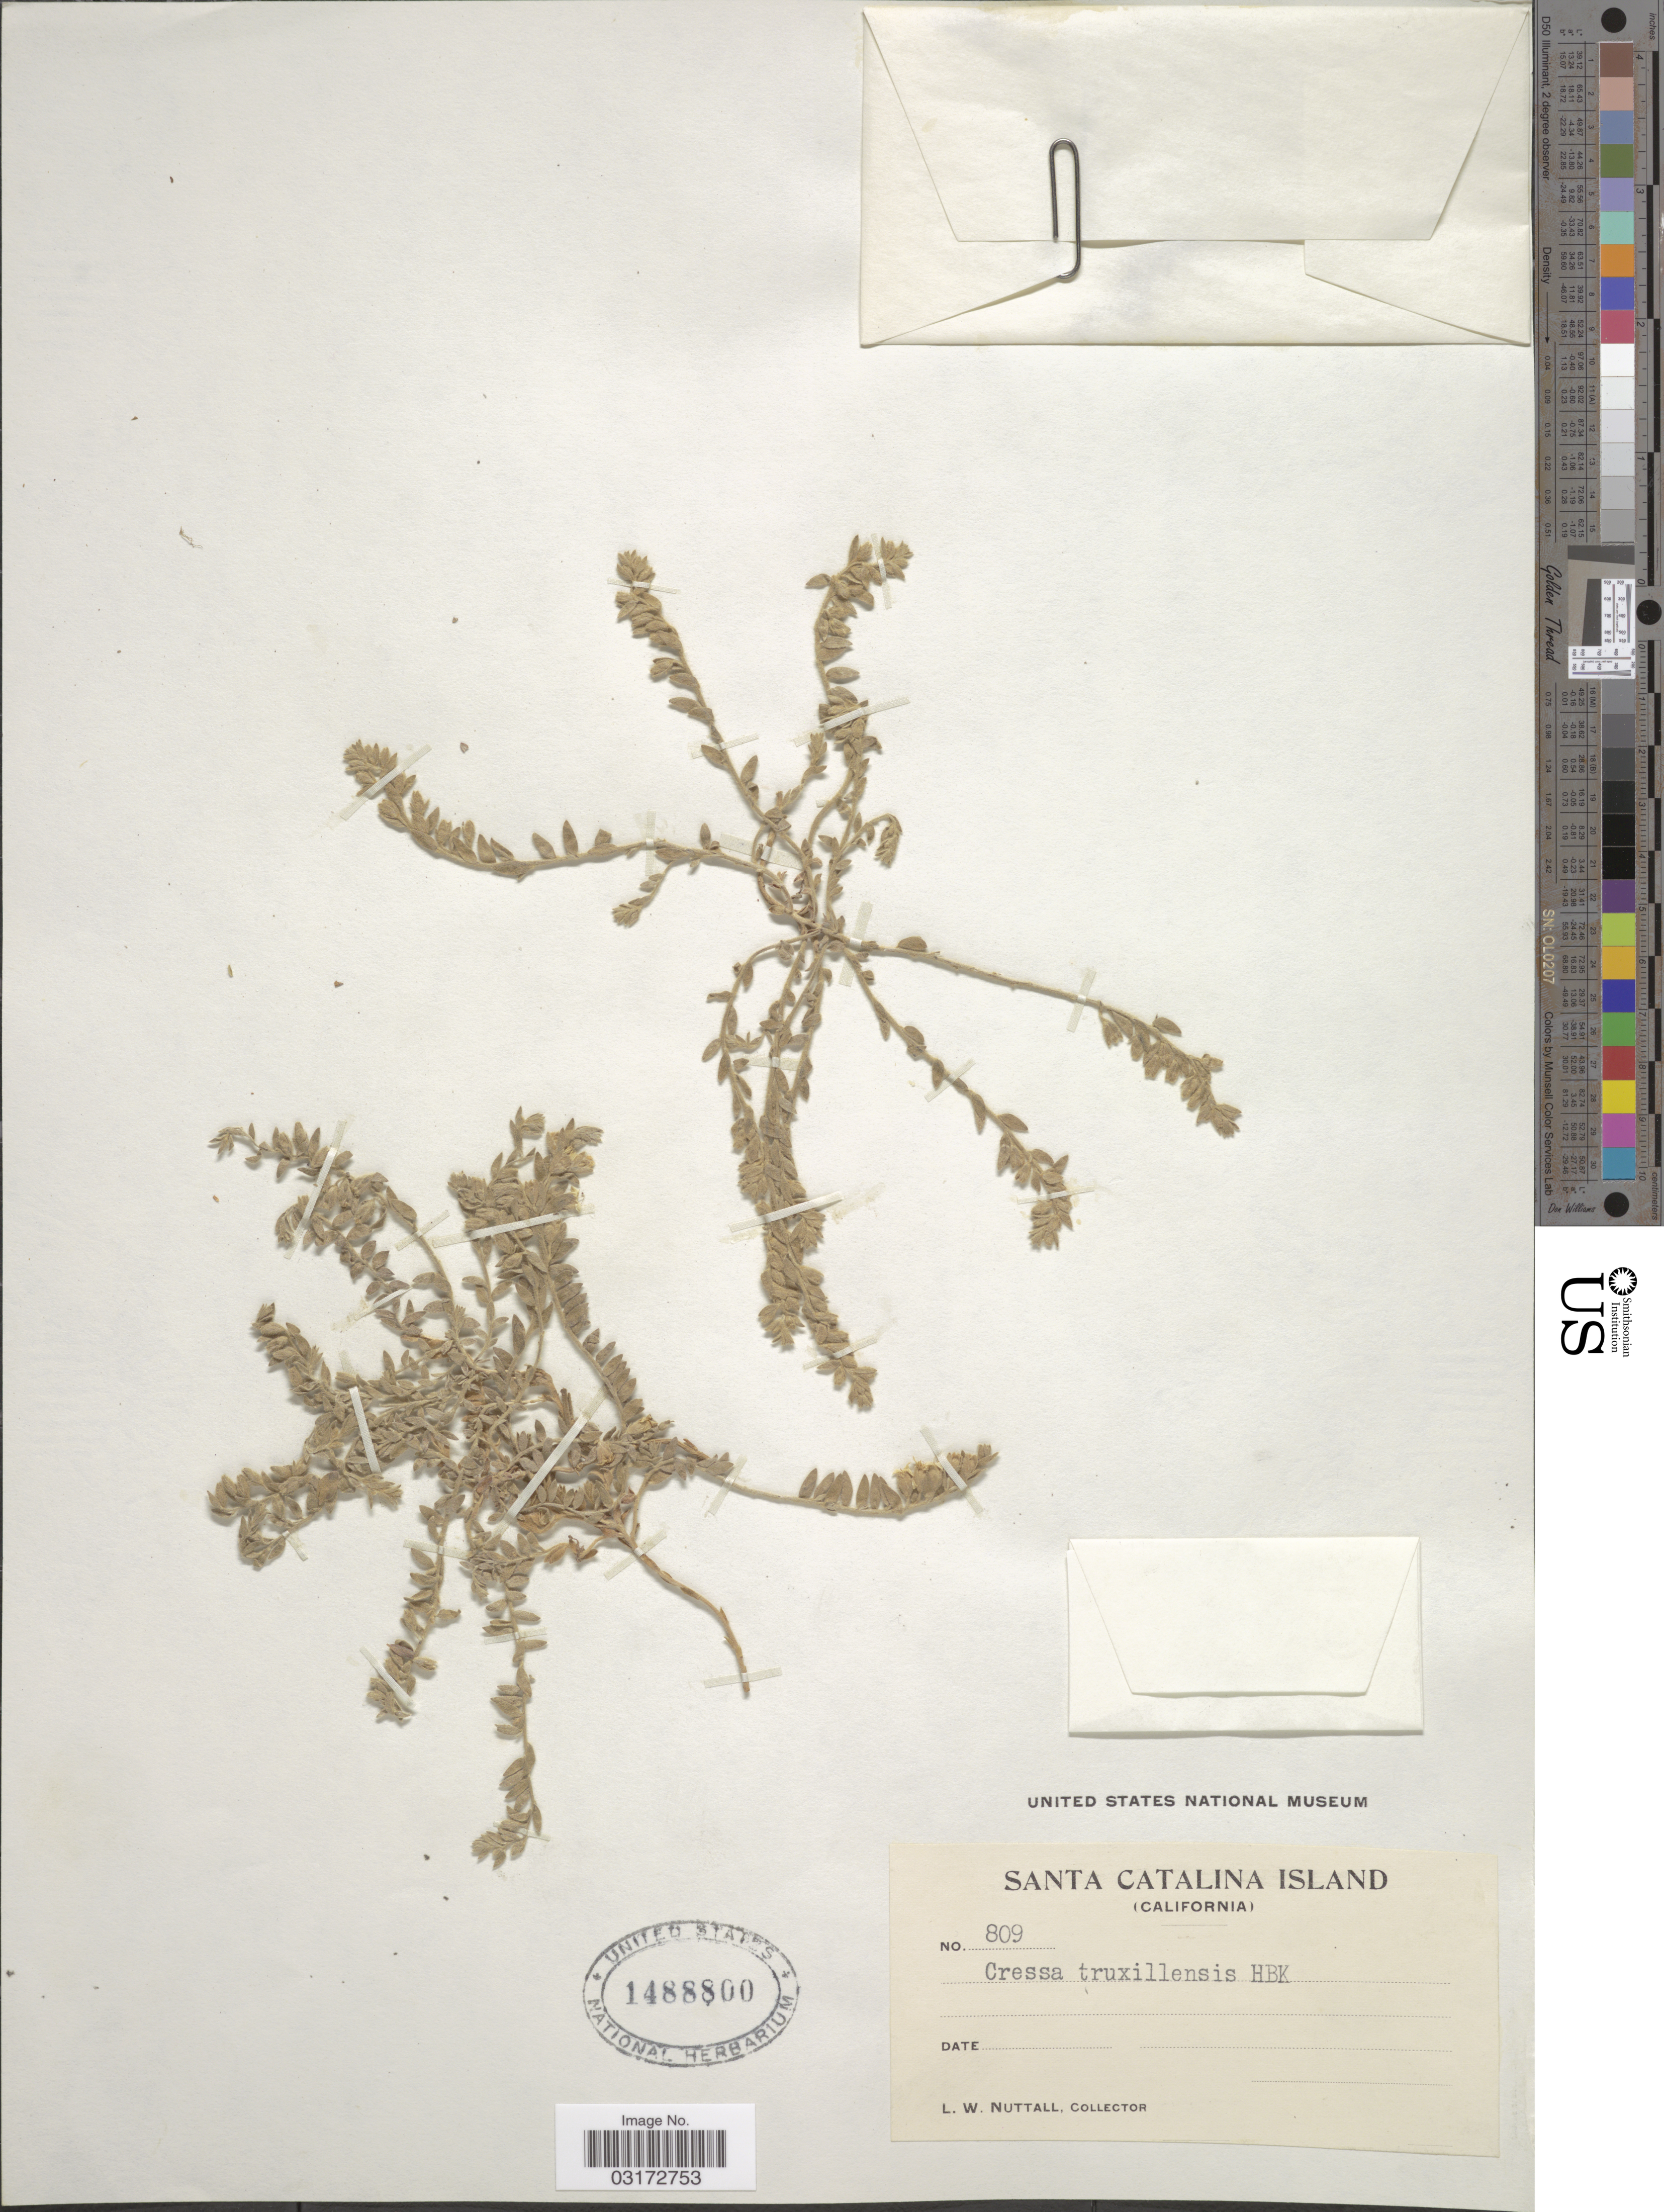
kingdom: Plantae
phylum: Tracheophyta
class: Magnoliopsida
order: Solanales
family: Convolvulaceae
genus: Cressa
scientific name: Cressa truxillensis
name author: Kunth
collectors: L. W. Nuttall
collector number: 809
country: United States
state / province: California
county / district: Los Angeles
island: Santa Catalina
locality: Santa Catalina Island.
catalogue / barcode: US 1488800